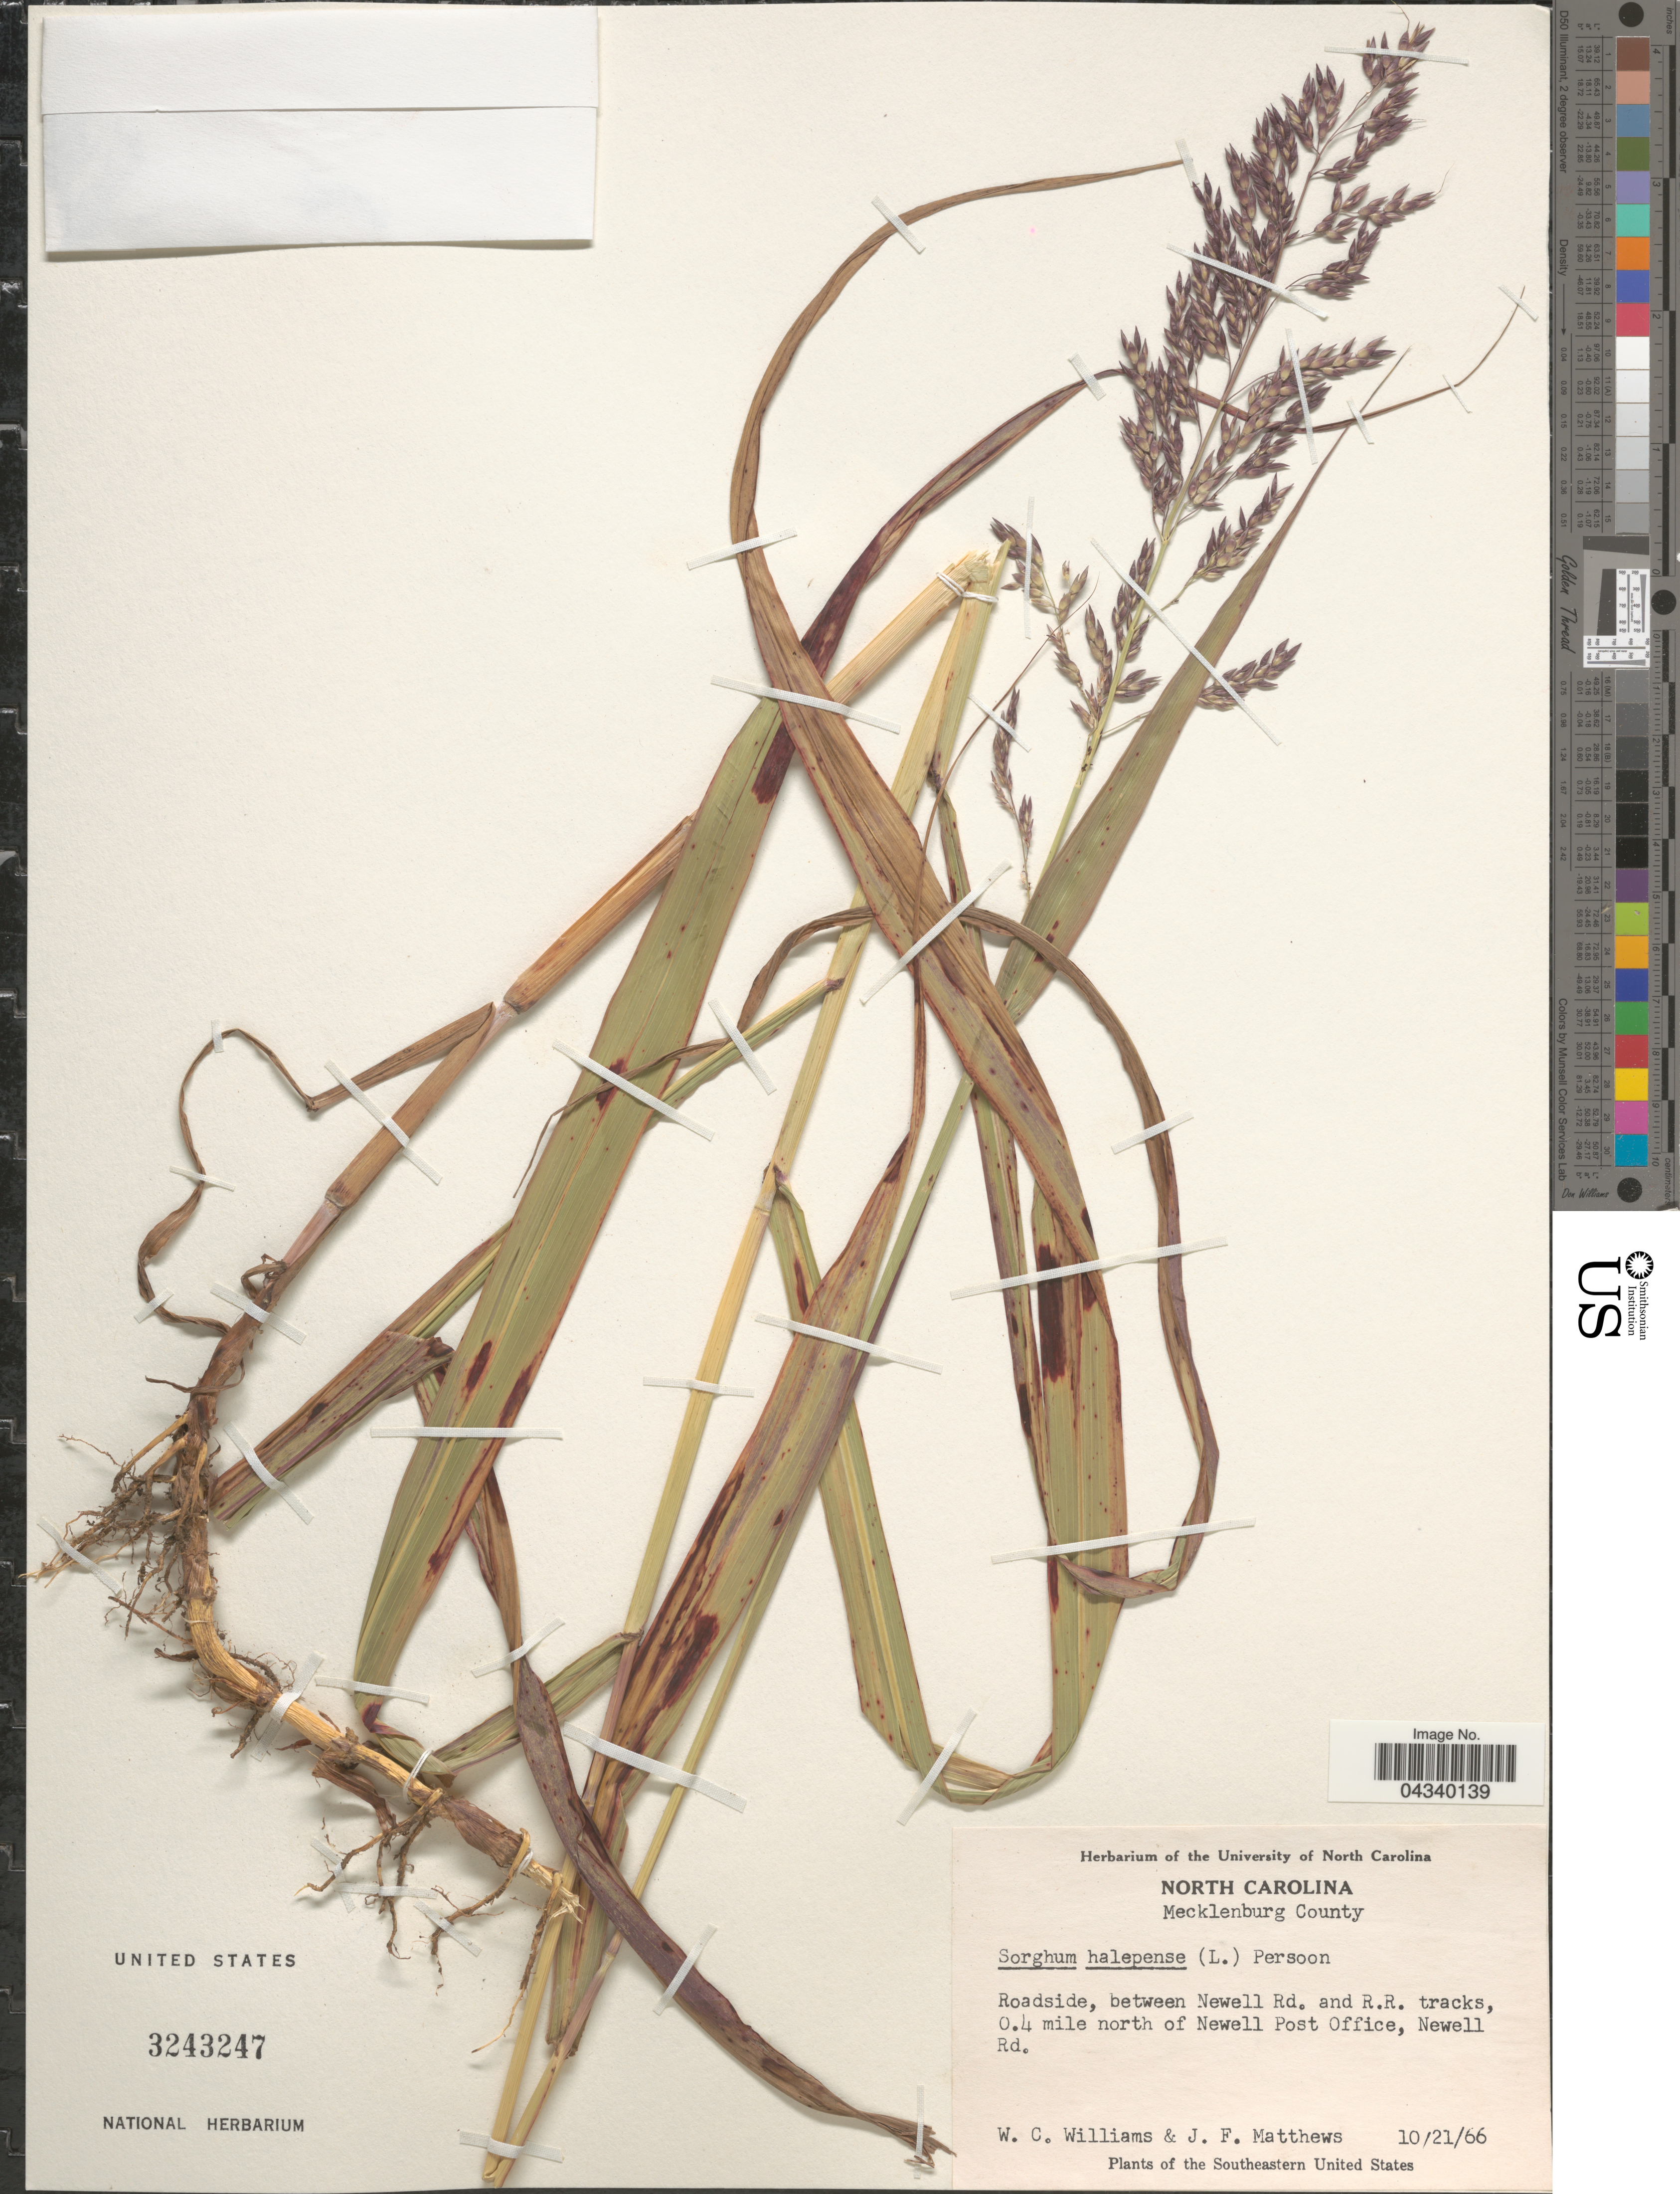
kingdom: Plantae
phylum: Tracheophyta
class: Liliopsida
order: Poales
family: Poaceae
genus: Sorghum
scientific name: Sorghum halepense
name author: (L.) Pers.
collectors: W. Williams & J. F. Matthews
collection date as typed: Transcribed d/m/y: 21/10/66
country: United States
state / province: North Carolina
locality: Mecklenburg County. Roadside, between Newell Rd. and R.R. tracks, 0.4 mile north of Newell Post Office, Newell Rd. The Southeastern United States.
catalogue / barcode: US 3243247